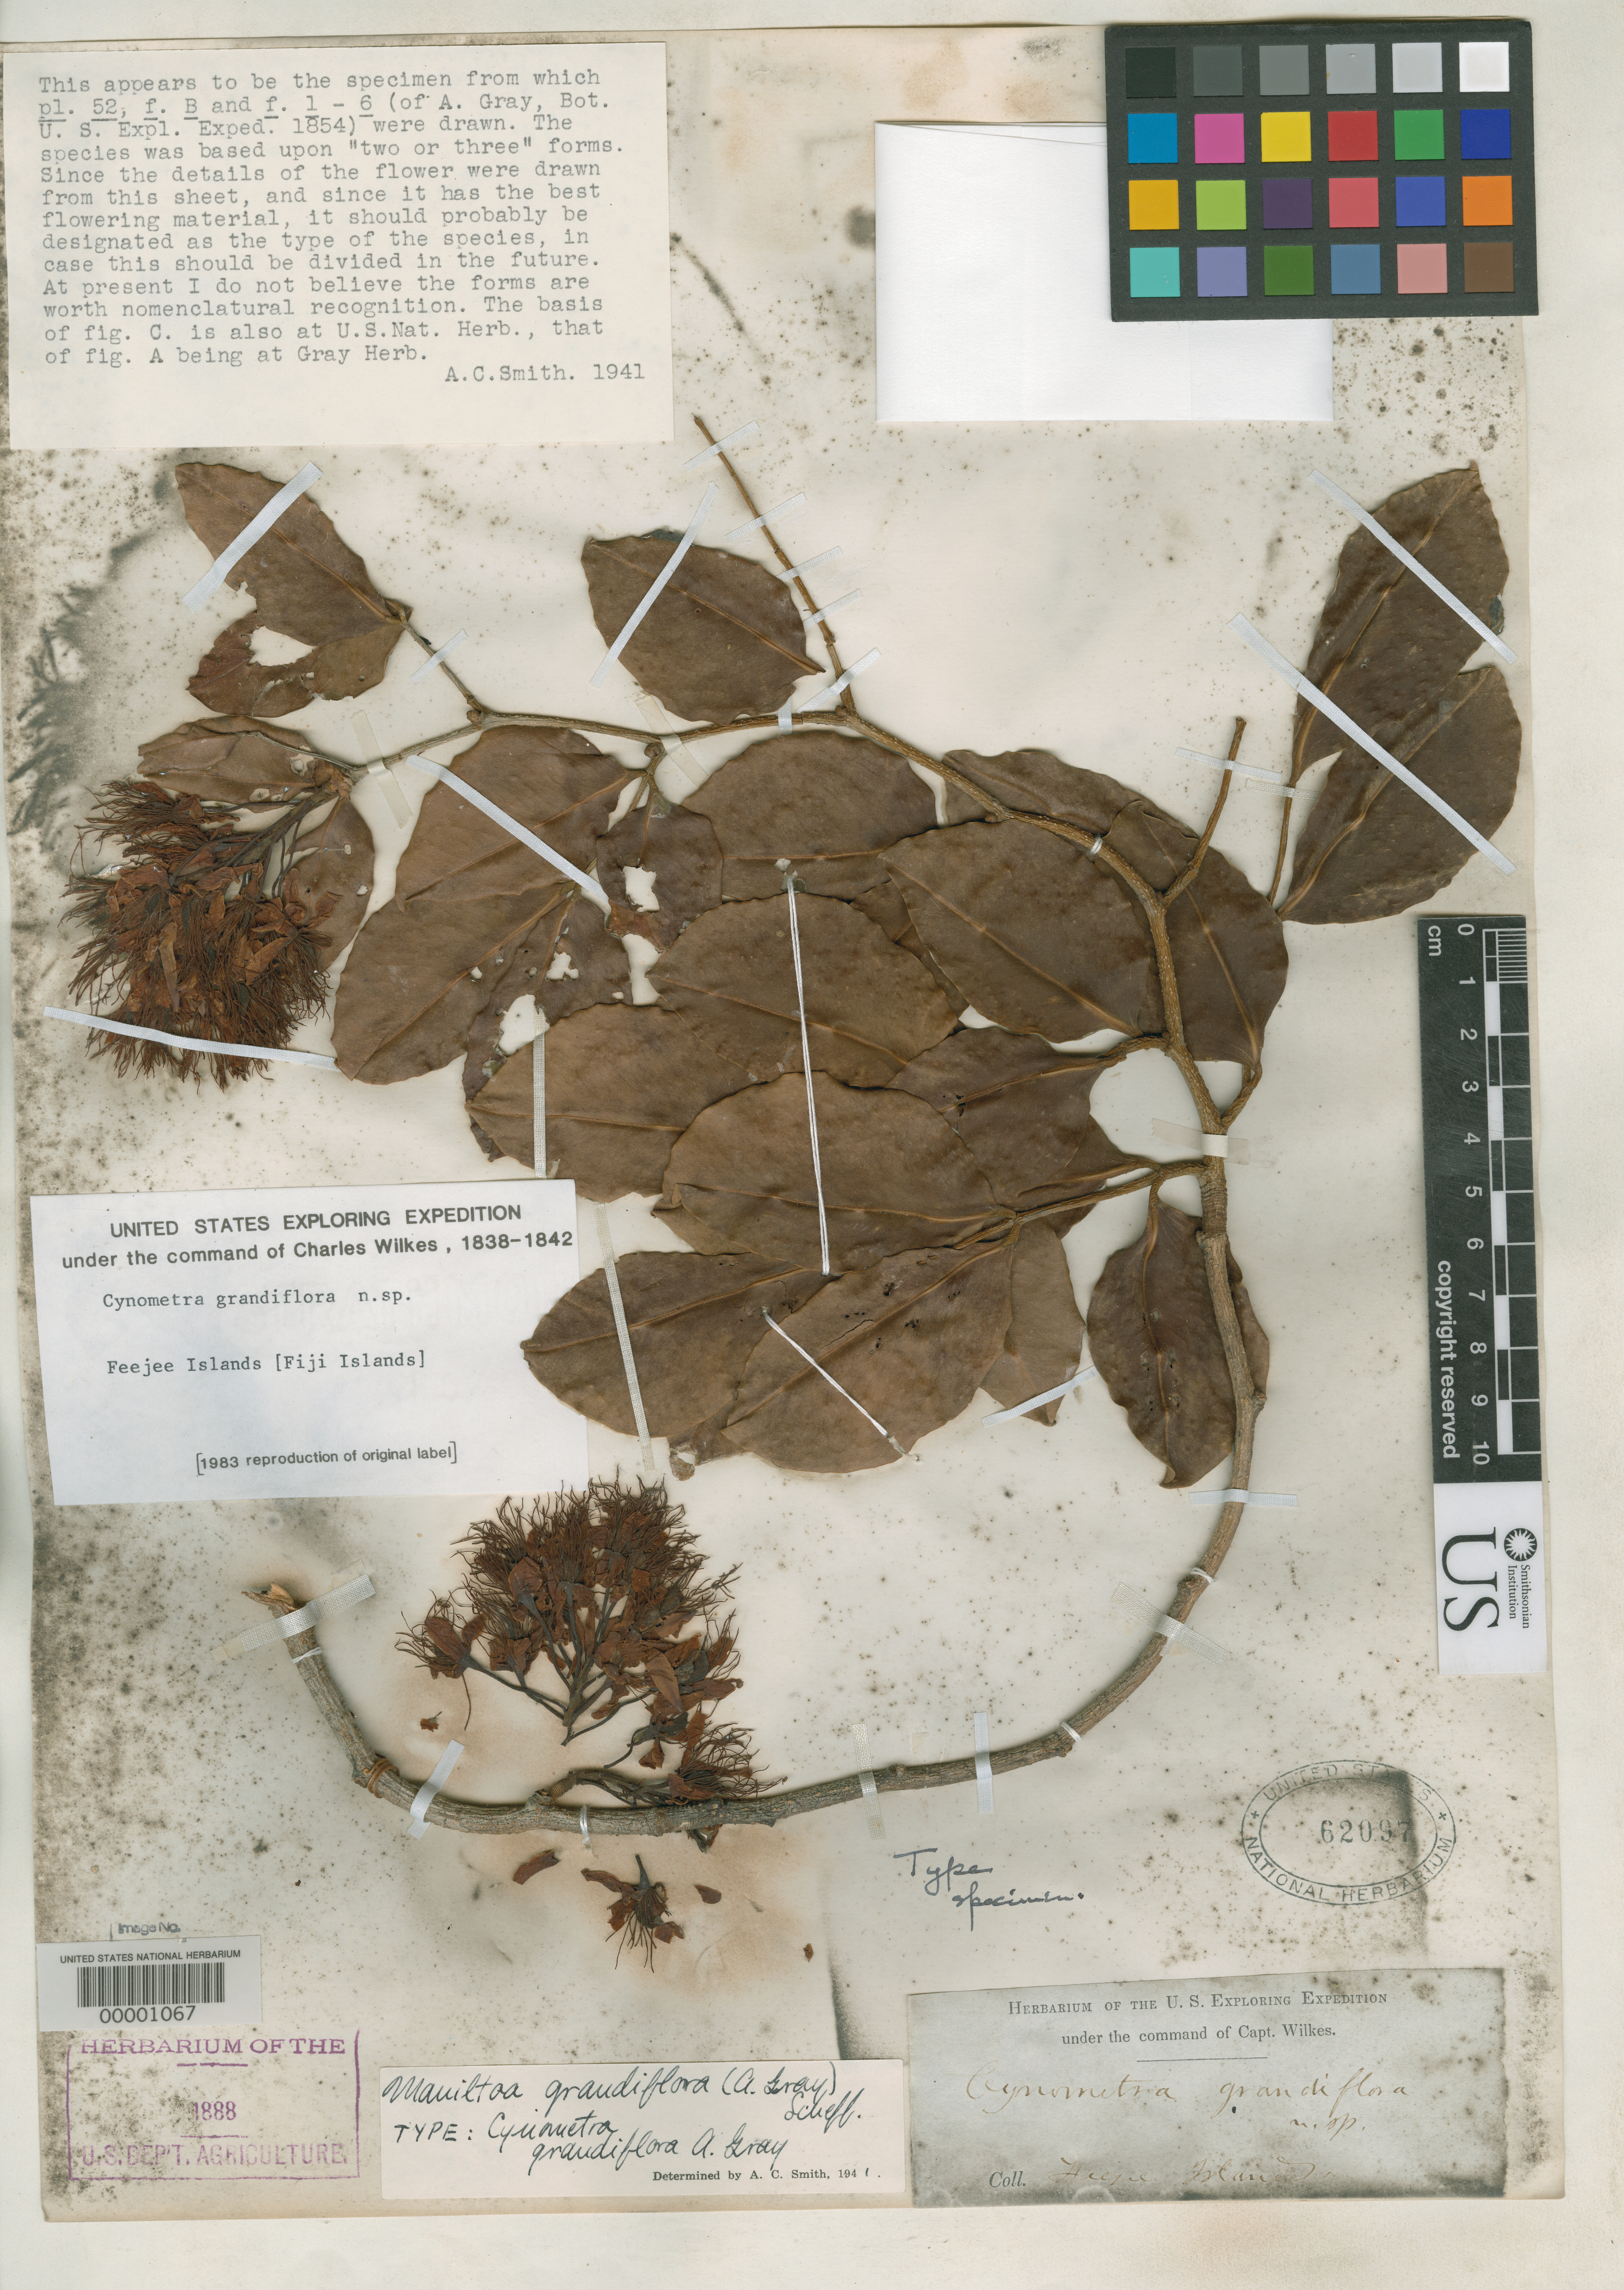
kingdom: Plantae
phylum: Tracheophyta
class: Magnoliopsida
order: Fabales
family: Fabaceae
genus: Cynometra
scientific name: Cynometra grandiflora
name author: A. Gray in Wilkes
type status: Syntype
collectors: Wilkes Explor. Exped.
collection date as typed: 1838 to -- --- 1842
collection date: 1838/1842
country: Fiji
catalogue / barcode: US 62097